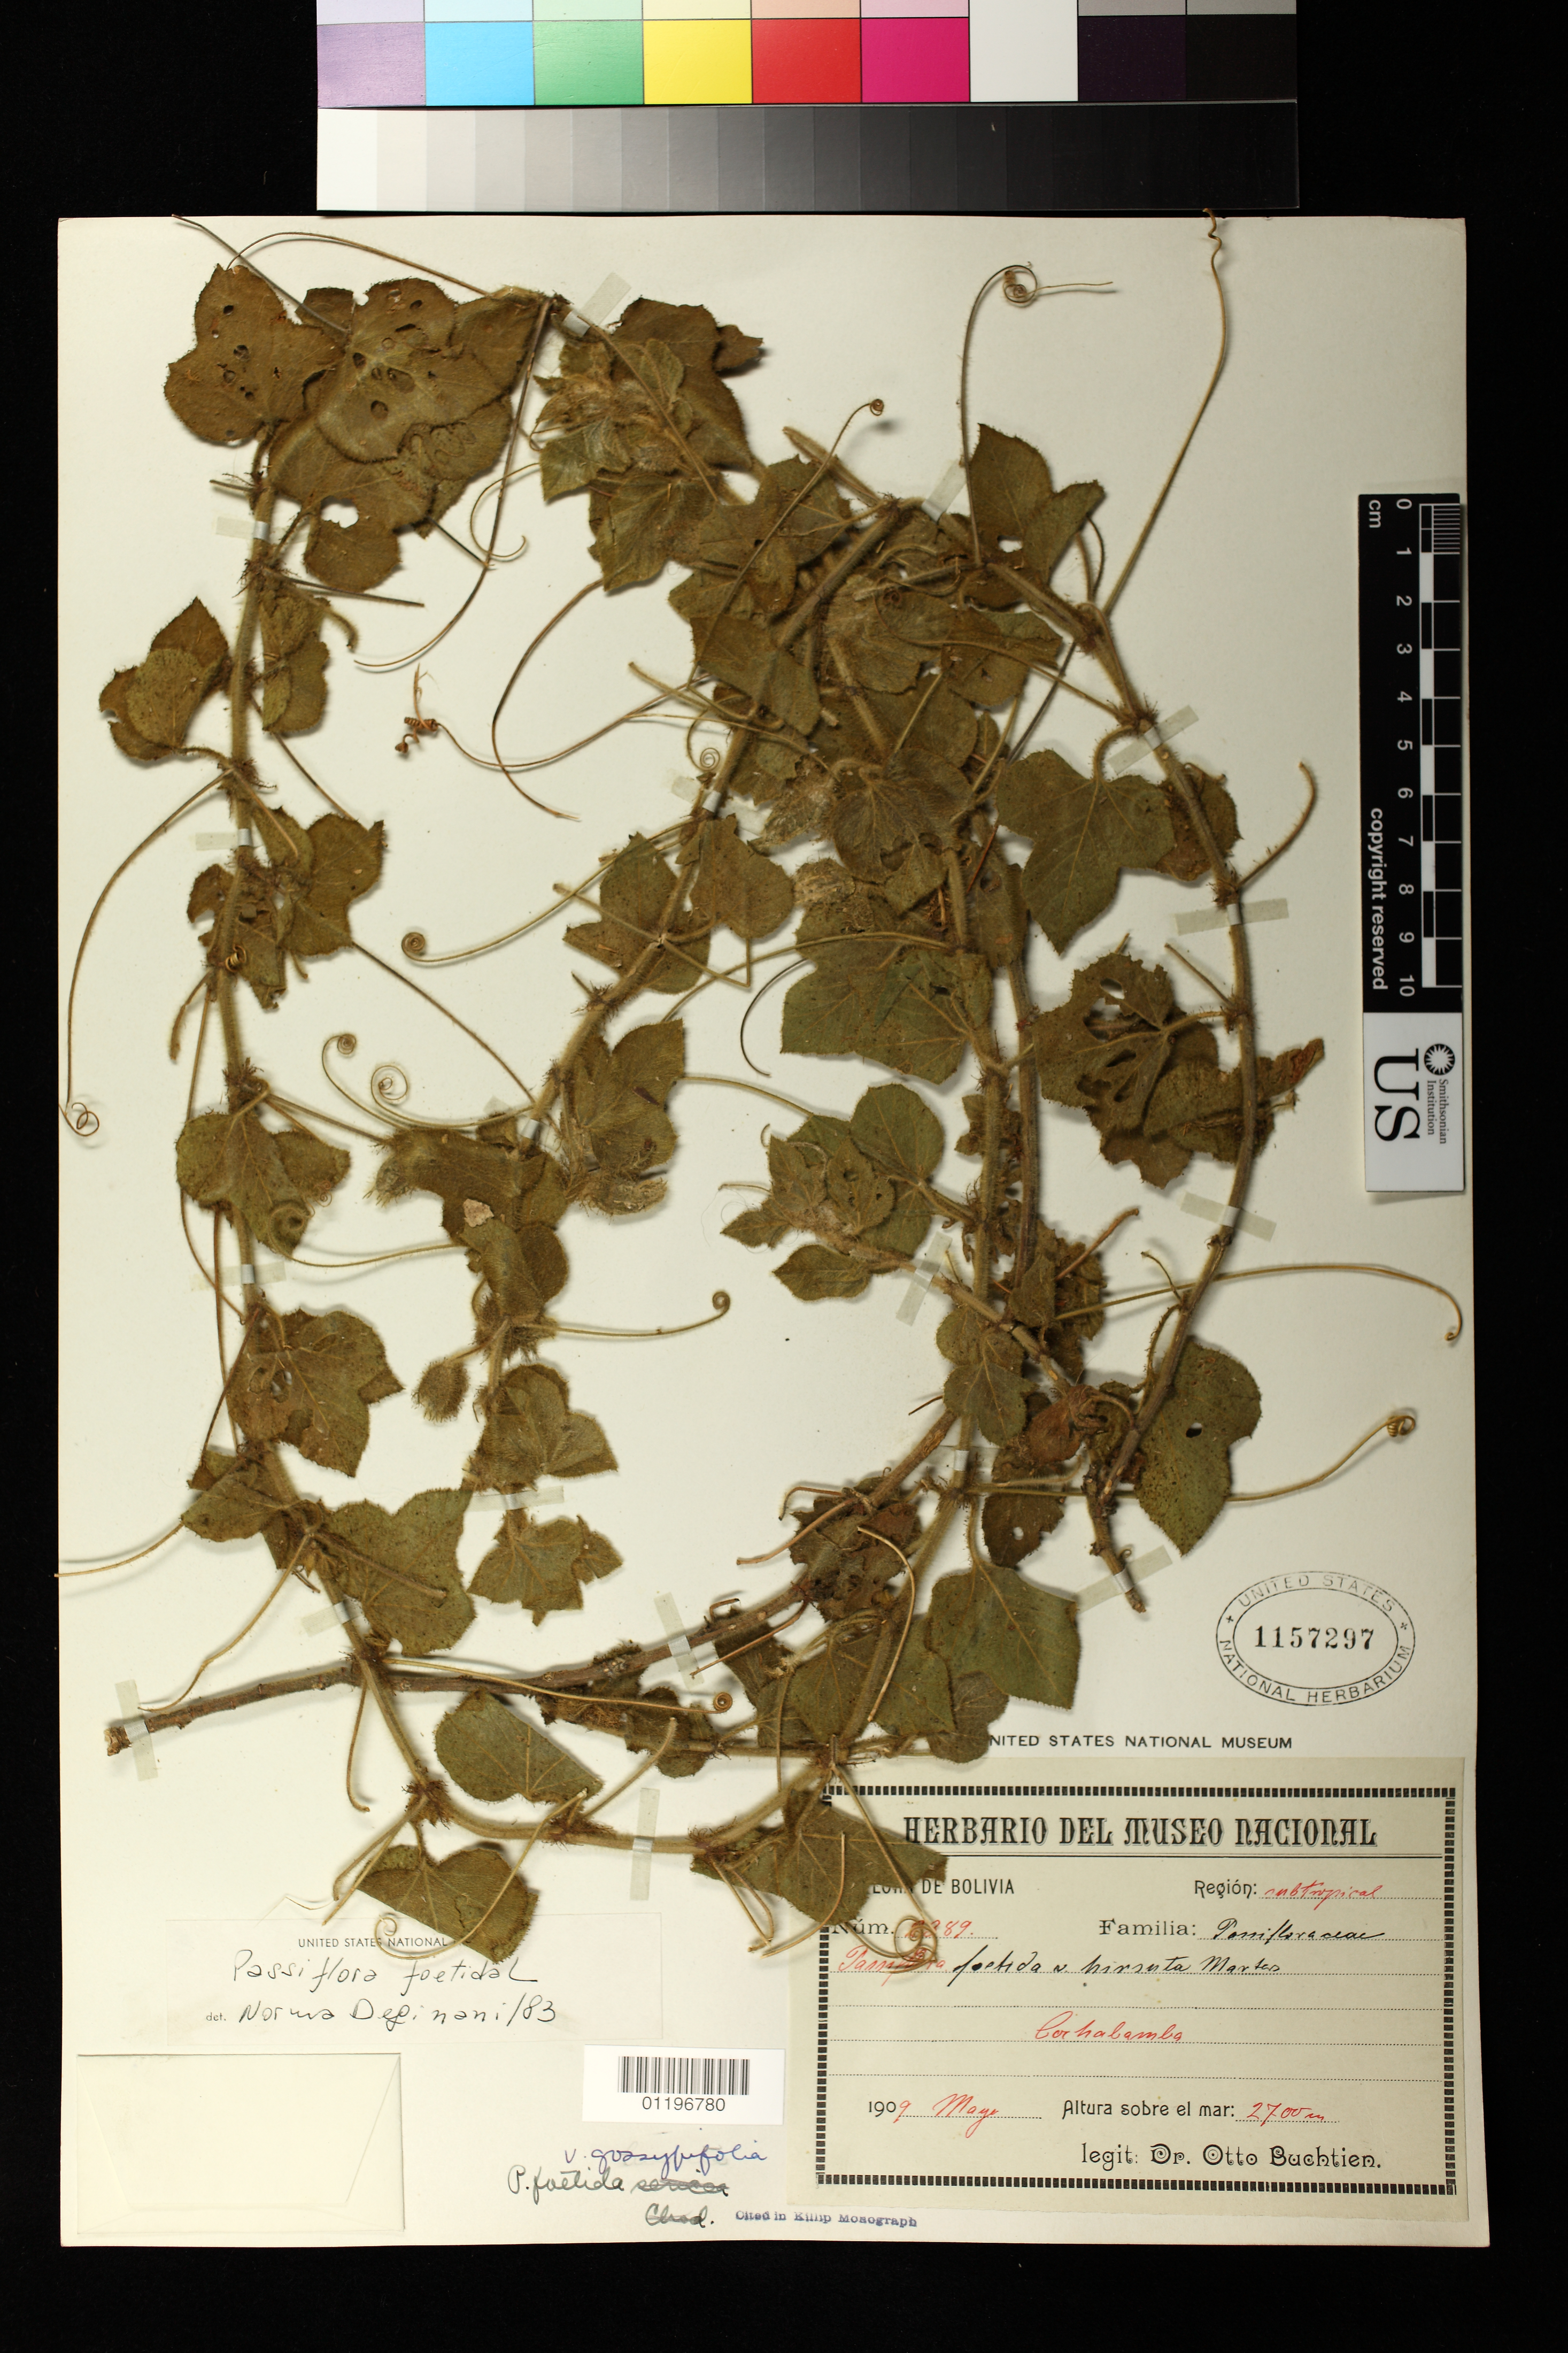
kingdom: Plantae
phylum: Tracheophyta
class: Magnoliopsida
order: Malpighiales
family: Passifloraceae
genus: Passiflora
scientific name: Passiflora foetida var. nigelliflora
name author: (Hook.) Mast.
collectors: O. Buchtien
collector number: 2389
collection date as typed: May 1909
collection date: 1909-05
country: Bolivia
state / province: Cochabamba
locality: Cochabamba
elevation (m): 2700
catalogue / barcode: US 1157297